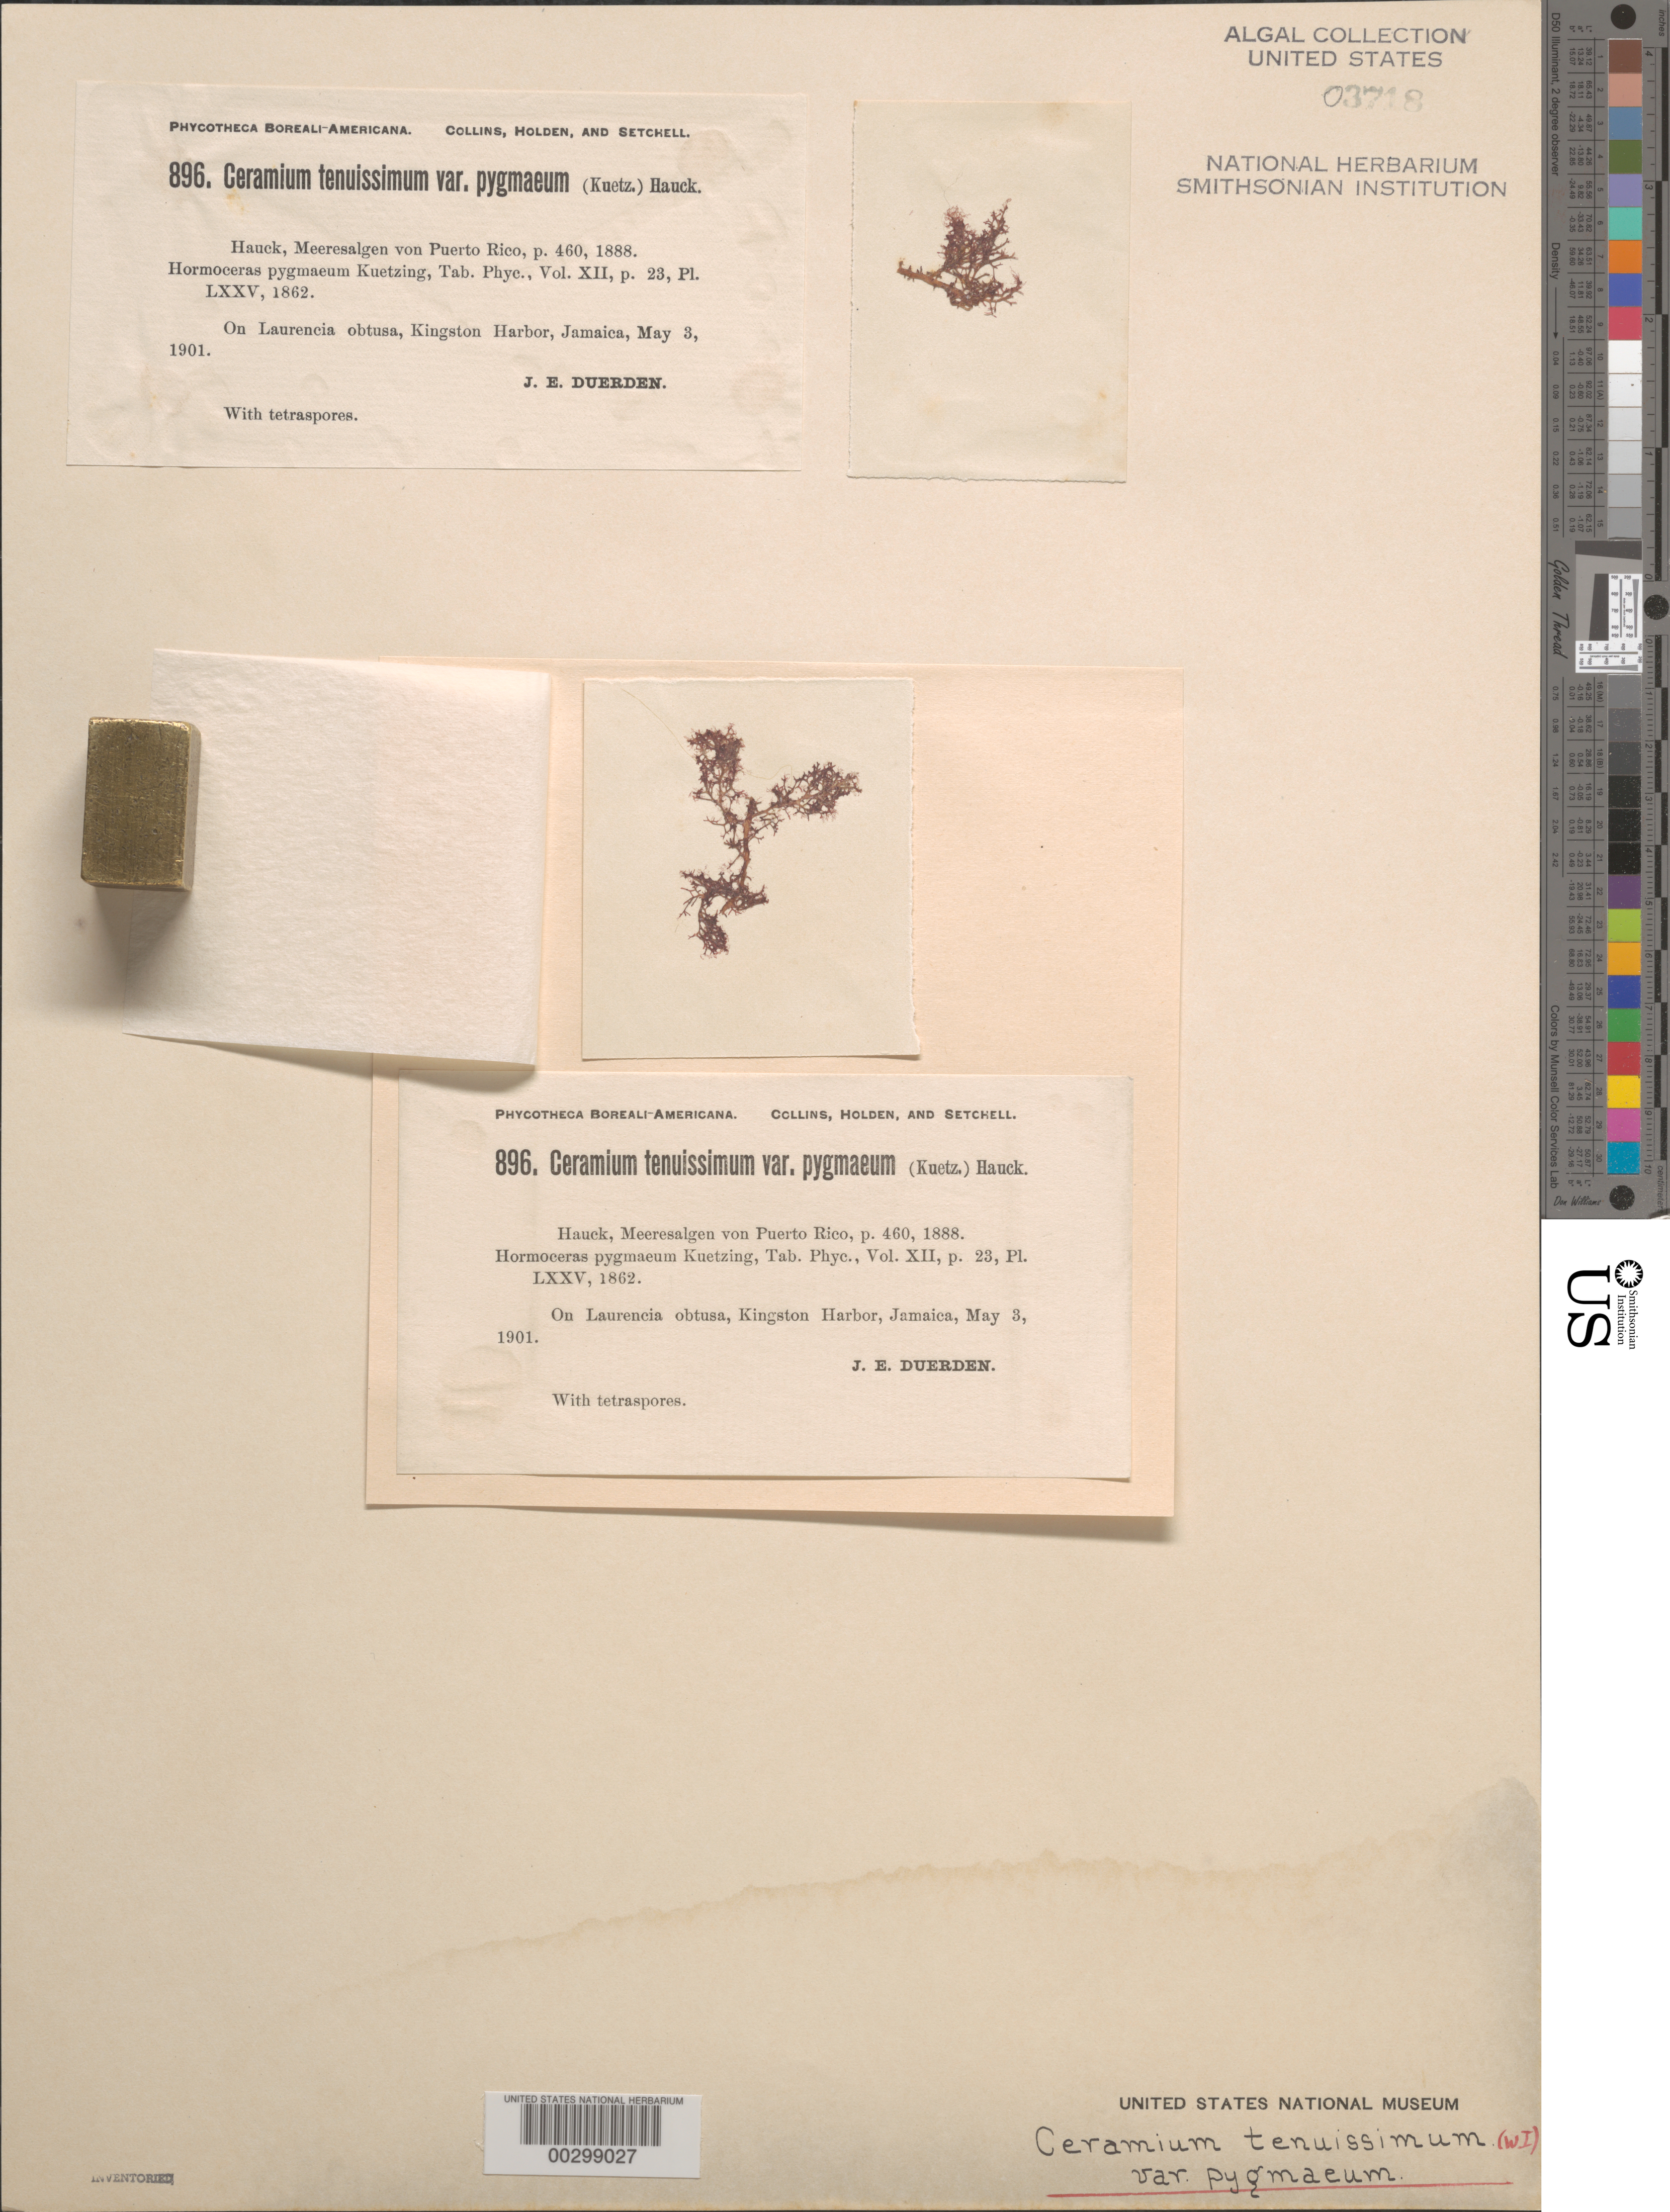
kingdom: Plantae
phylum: Rhodophyta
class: Florideophyceae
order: Ceramiales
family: Ceramiaceae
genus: Ceramium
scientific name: Ceramium diaphanum var. obscura, ined., 7/2023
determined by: Algae name updating Project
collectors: J. Duerden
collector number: PB-A 896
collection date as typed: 03 May 1901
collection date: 1901-05-03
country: Jamaica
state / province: Kingston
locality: Kingston harbor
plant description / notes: Collins, Holden & Setchell, Phycotheca Boreali-Americana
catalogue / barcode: US 3718